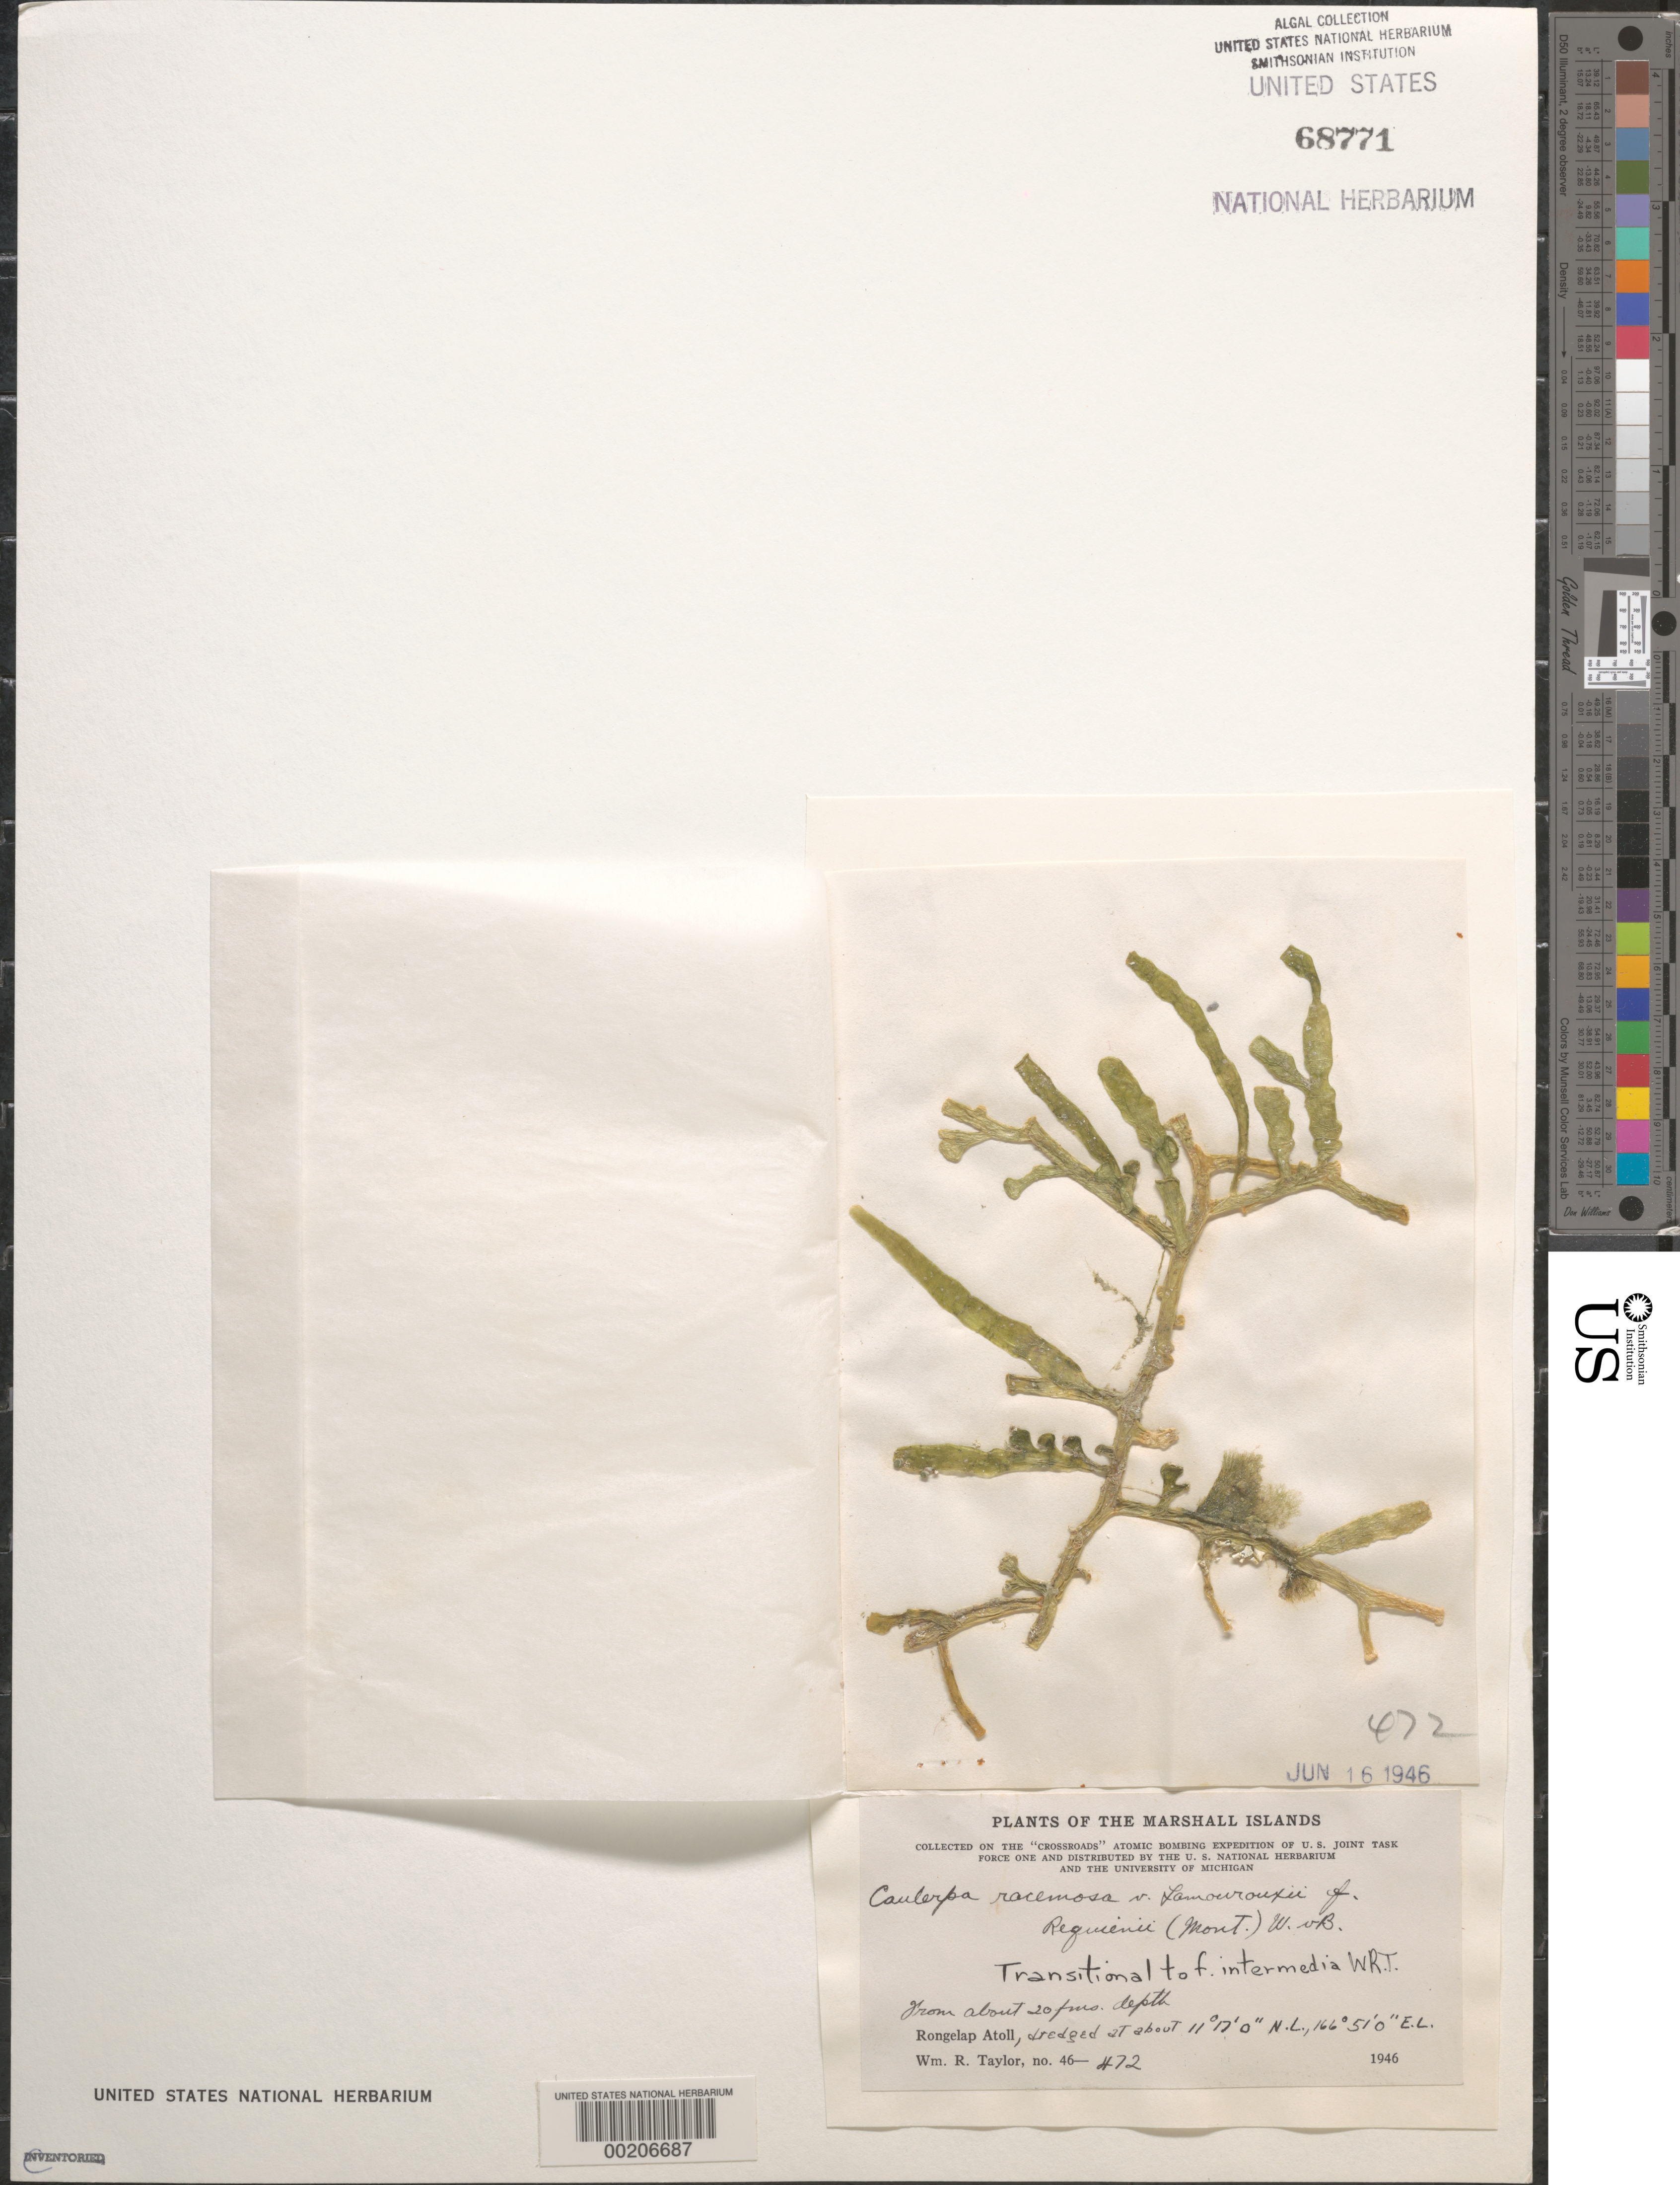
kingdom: Plantae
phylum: Chlorophyta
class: Ulvophyceae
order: Bryopsidales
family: Caulerpaceae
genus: Caulerpa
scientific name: Caulerpa racemosa var. lamourouxii forma requienii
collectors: W. R. Taylor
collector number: WRT 46-472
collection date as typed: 1946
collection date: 1946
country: Marshall Islands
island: Rongelap Atoll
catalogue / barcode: US 68771